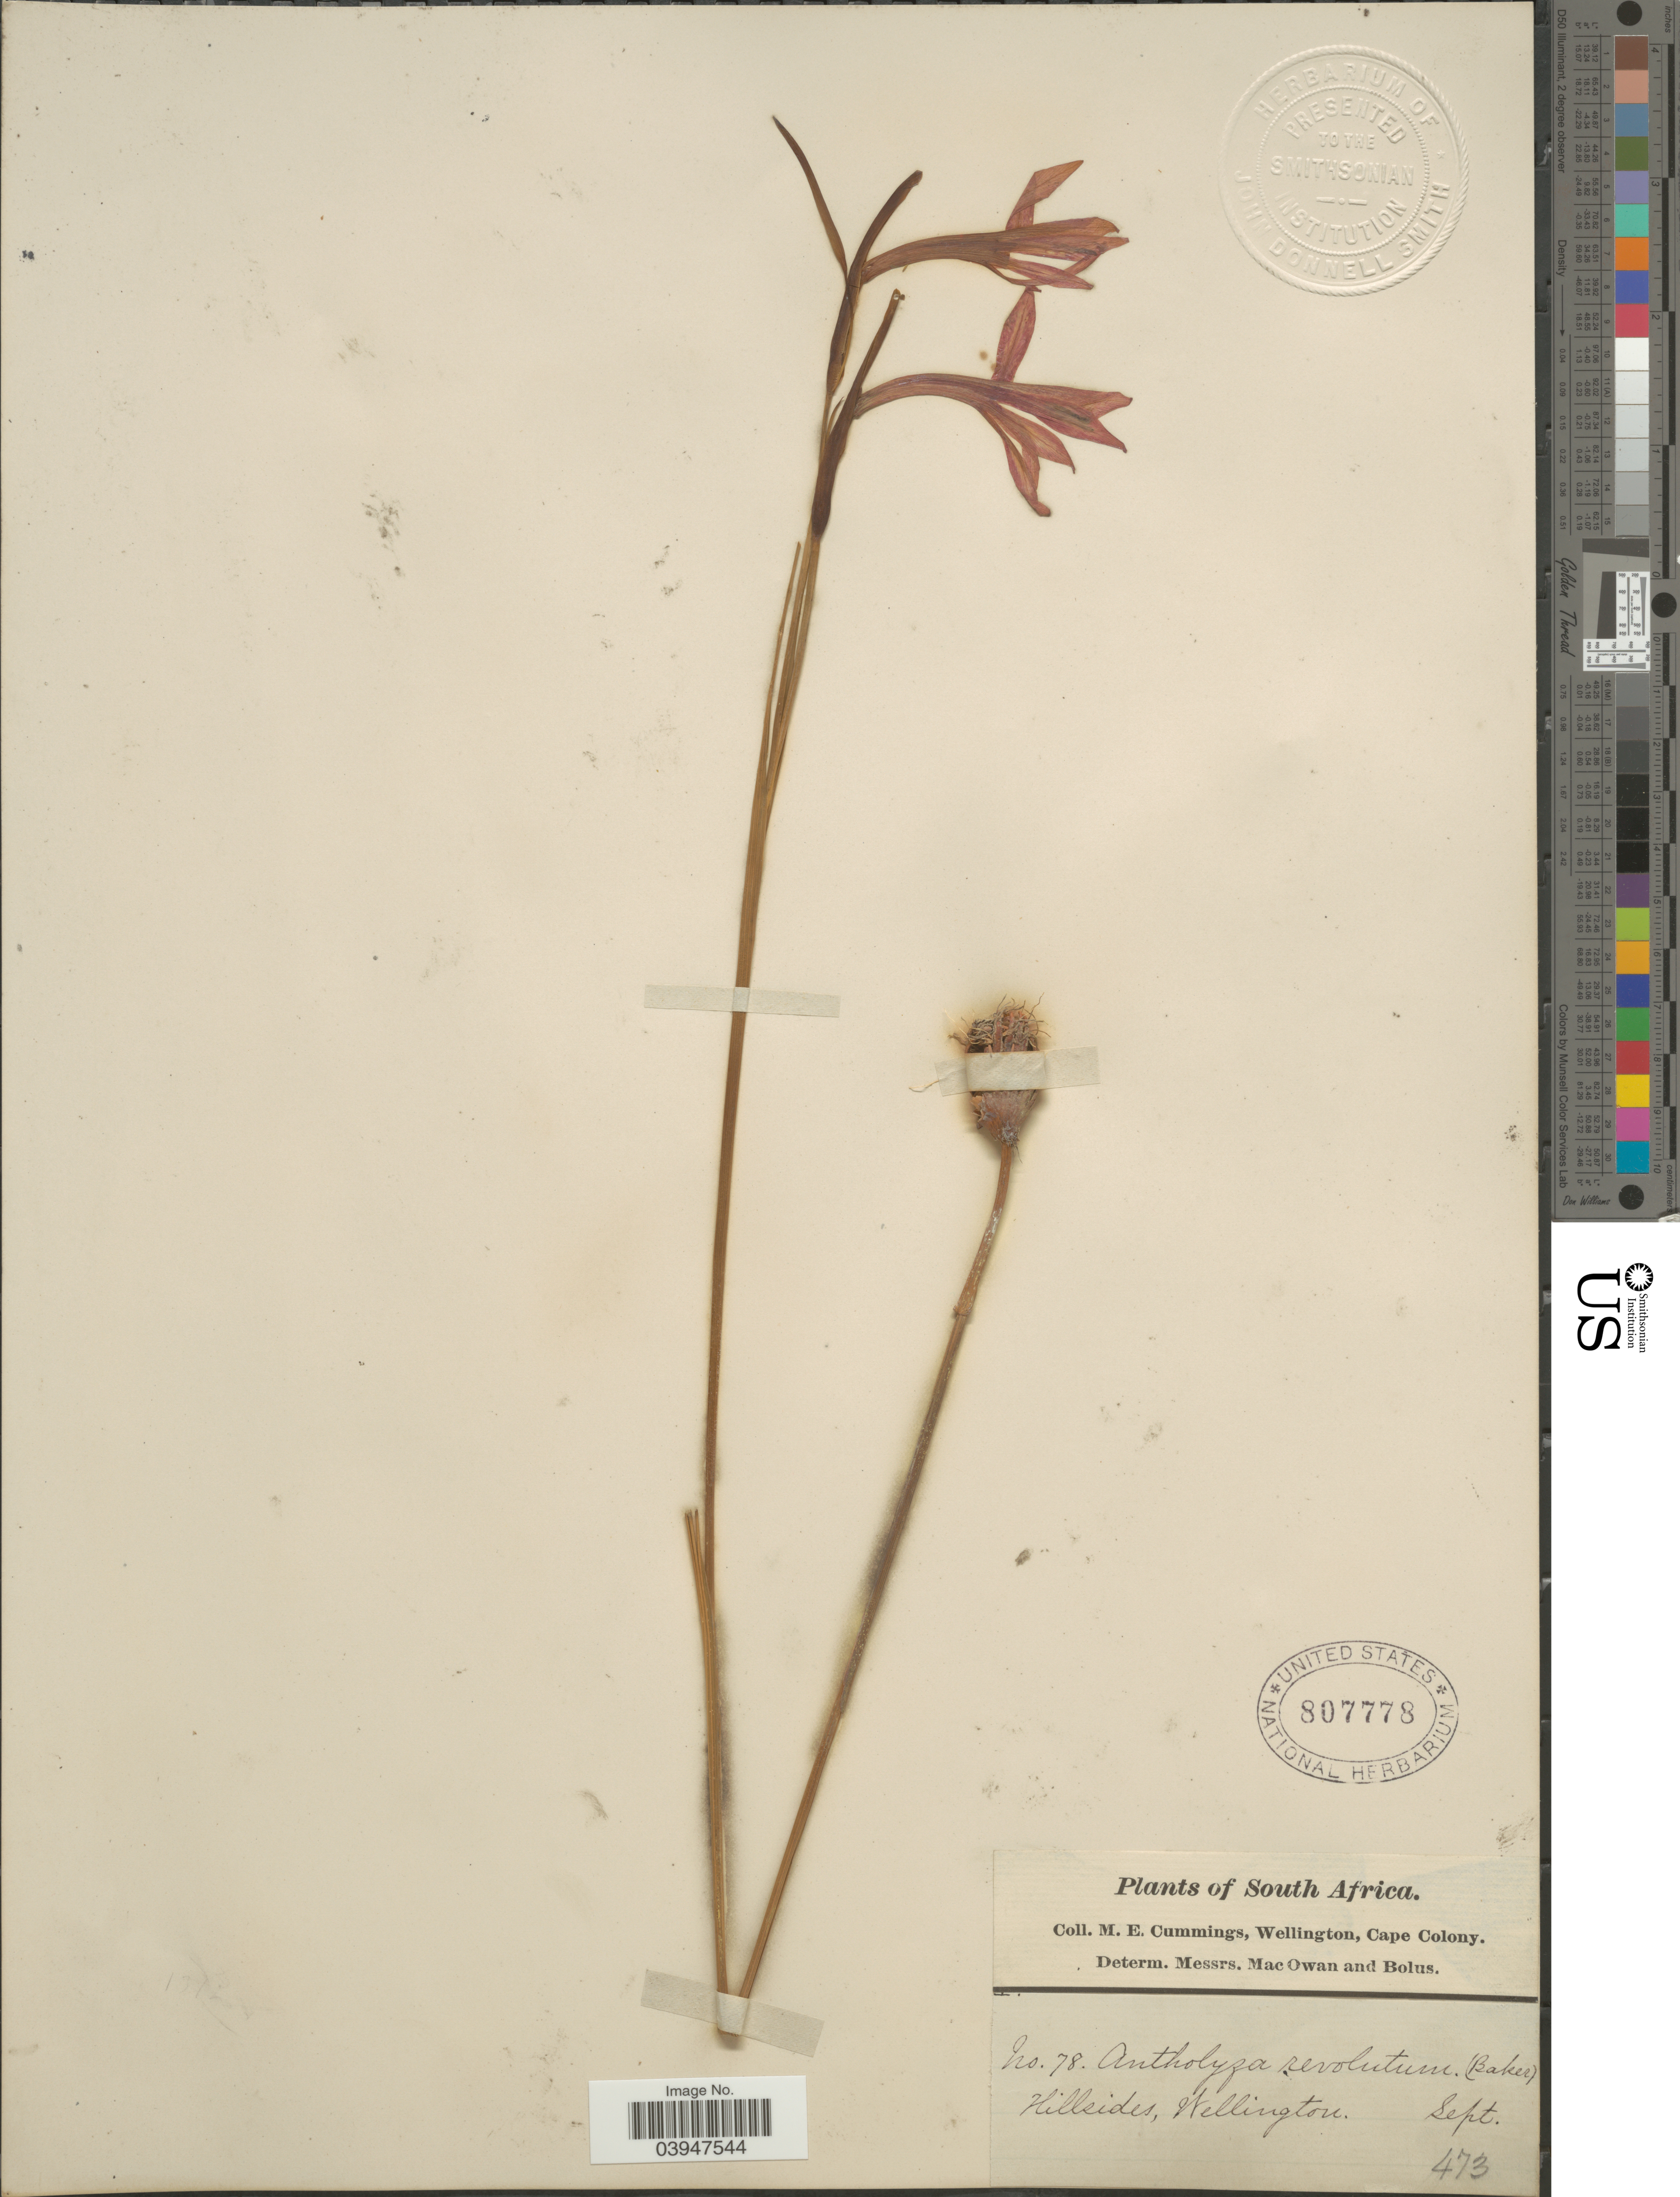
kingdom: Plantae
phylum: Tracheophyta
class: Liliopsida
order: Asparagales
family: Iridaceae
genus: Gladiolus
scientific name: Gladiolus watsonius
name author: Thunb.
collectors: M. E. Cummings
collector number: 78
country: South Africa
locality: Hillsides, Wellington. Cape Colony.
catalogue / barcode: US 807778